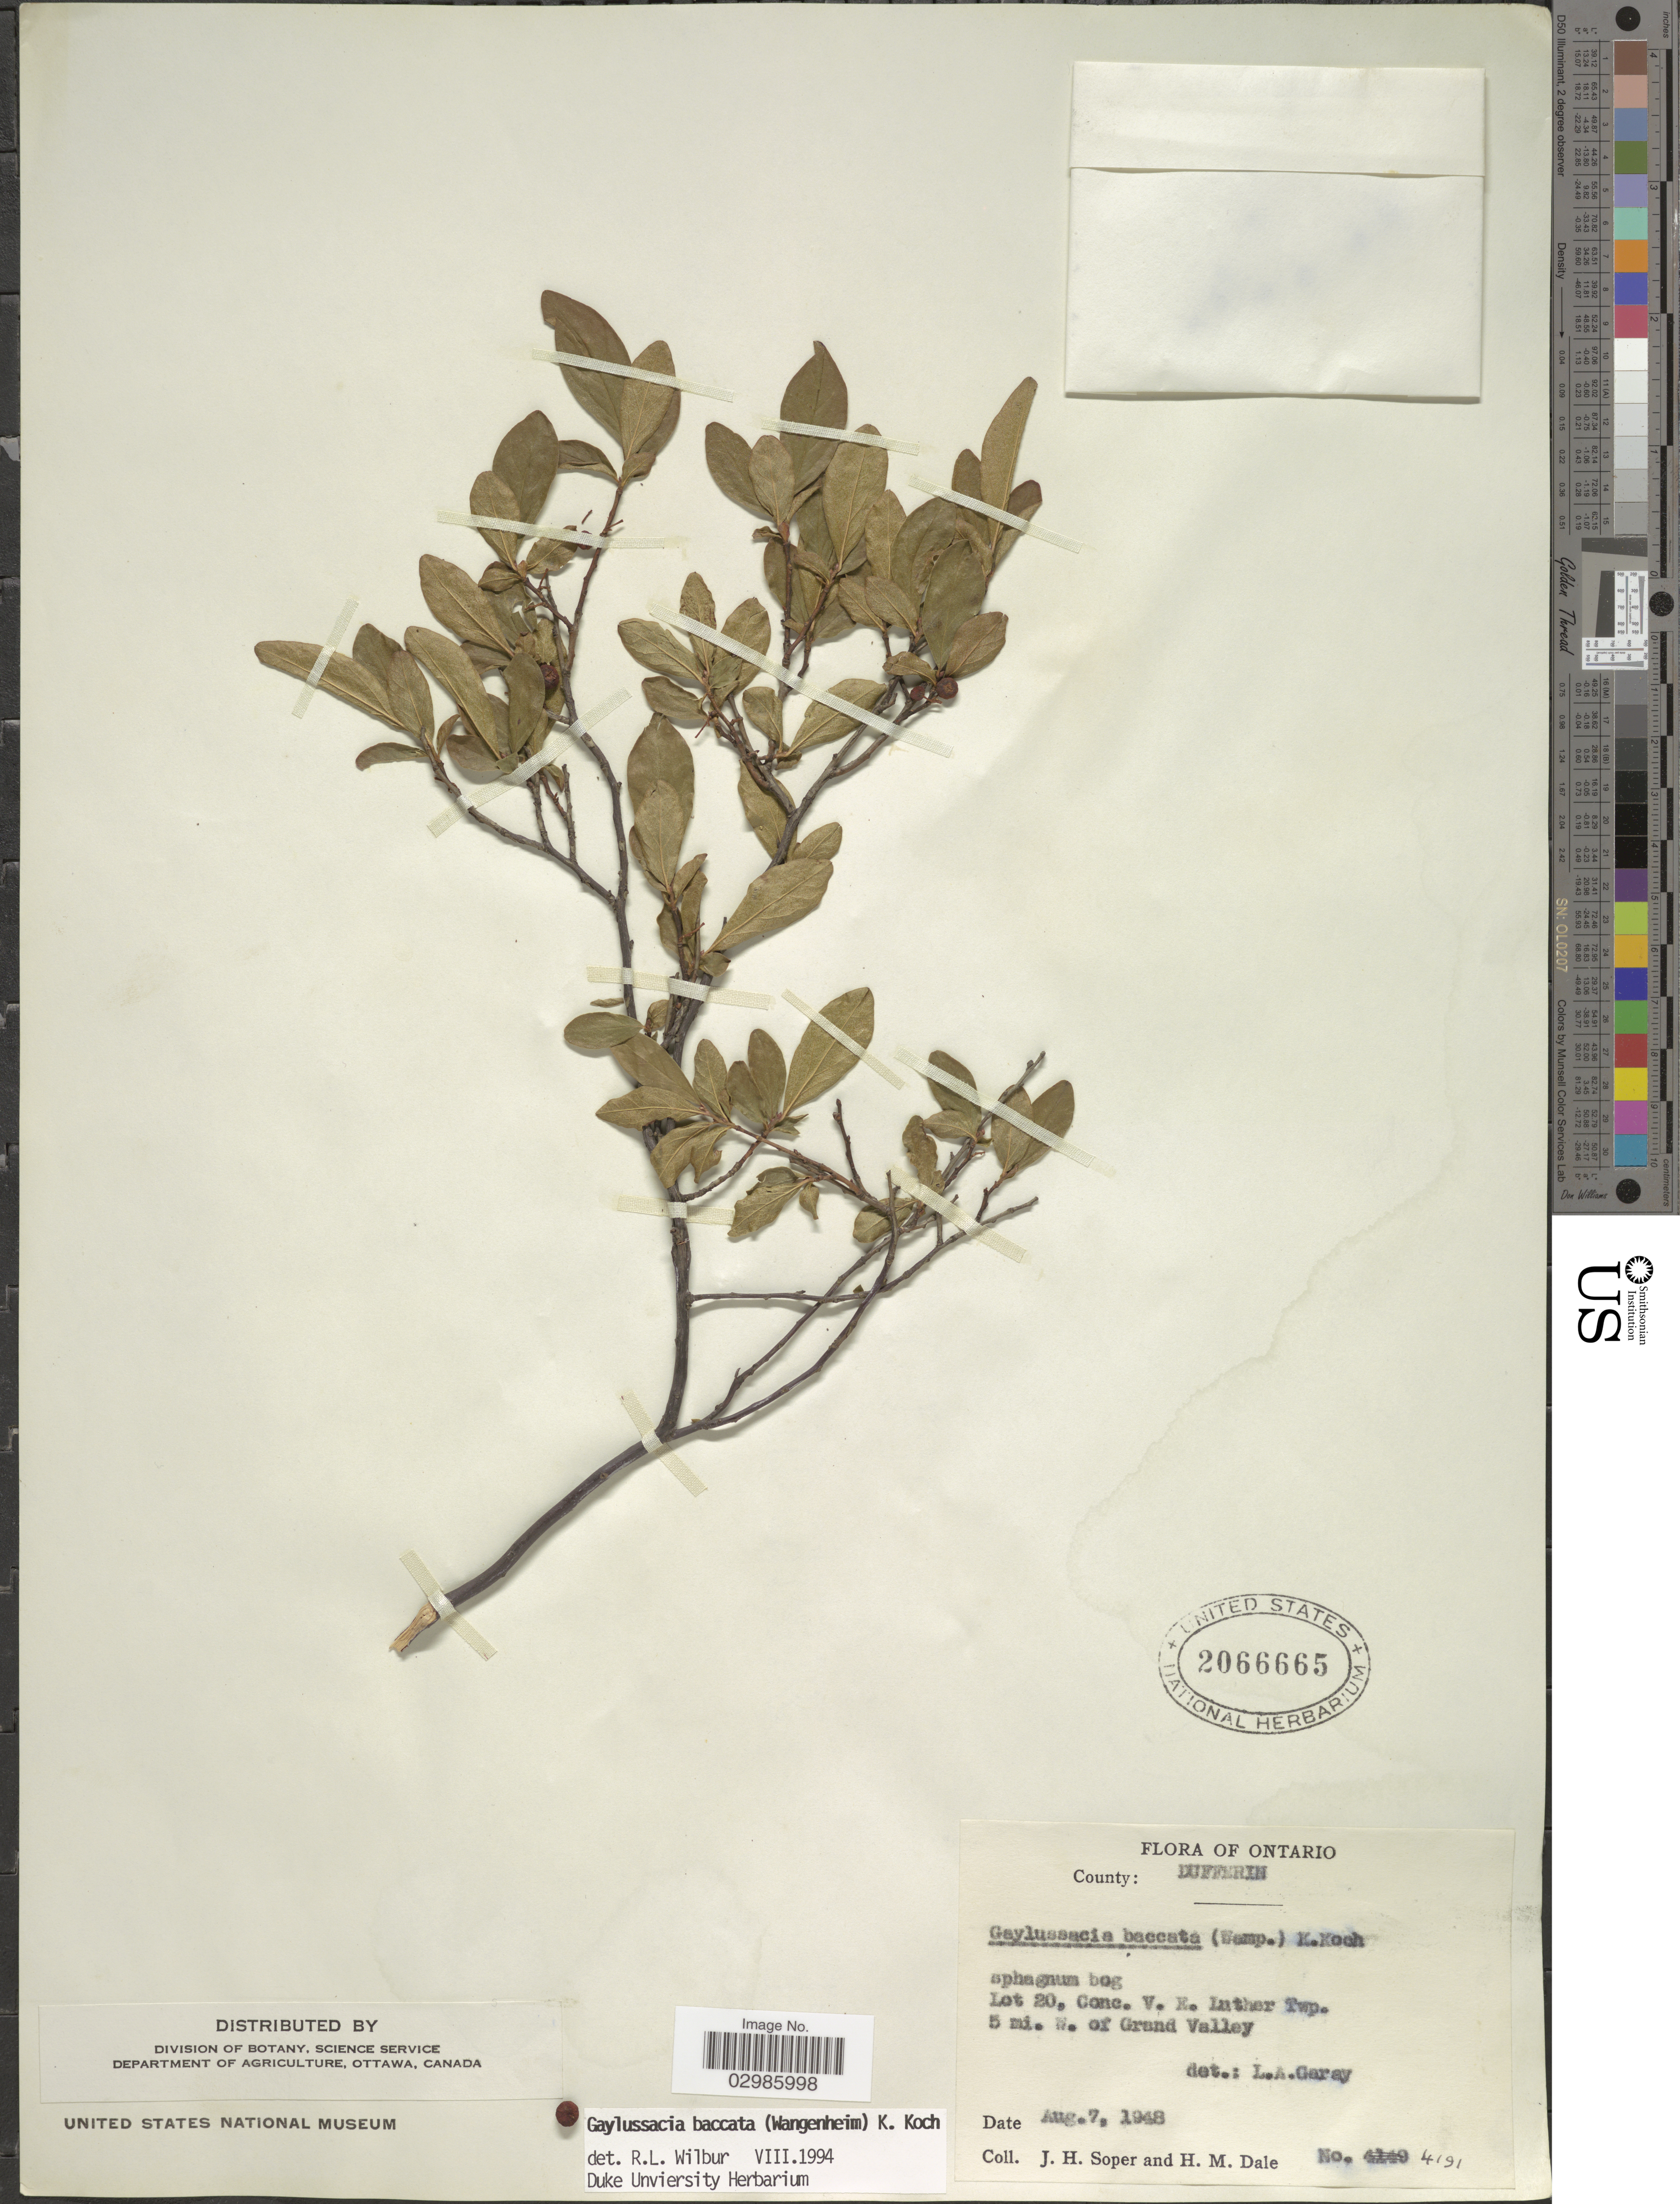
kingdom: Plantae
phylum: Tracheophyta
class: Magnoliopsida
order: Ericales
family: Ericaceae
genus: Gaylussacia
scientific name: Gaylussacia baccata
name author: (Wangenh.) K. Koch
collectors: J. H. Soper & H. M. Dale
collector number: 4191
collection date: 1948-08-07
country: Canada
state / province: Ontario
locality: County: Dufferin. Conc. V. E. Luther Twp. 5 mi. W. of Grand Valley.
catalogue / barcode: US 2066665